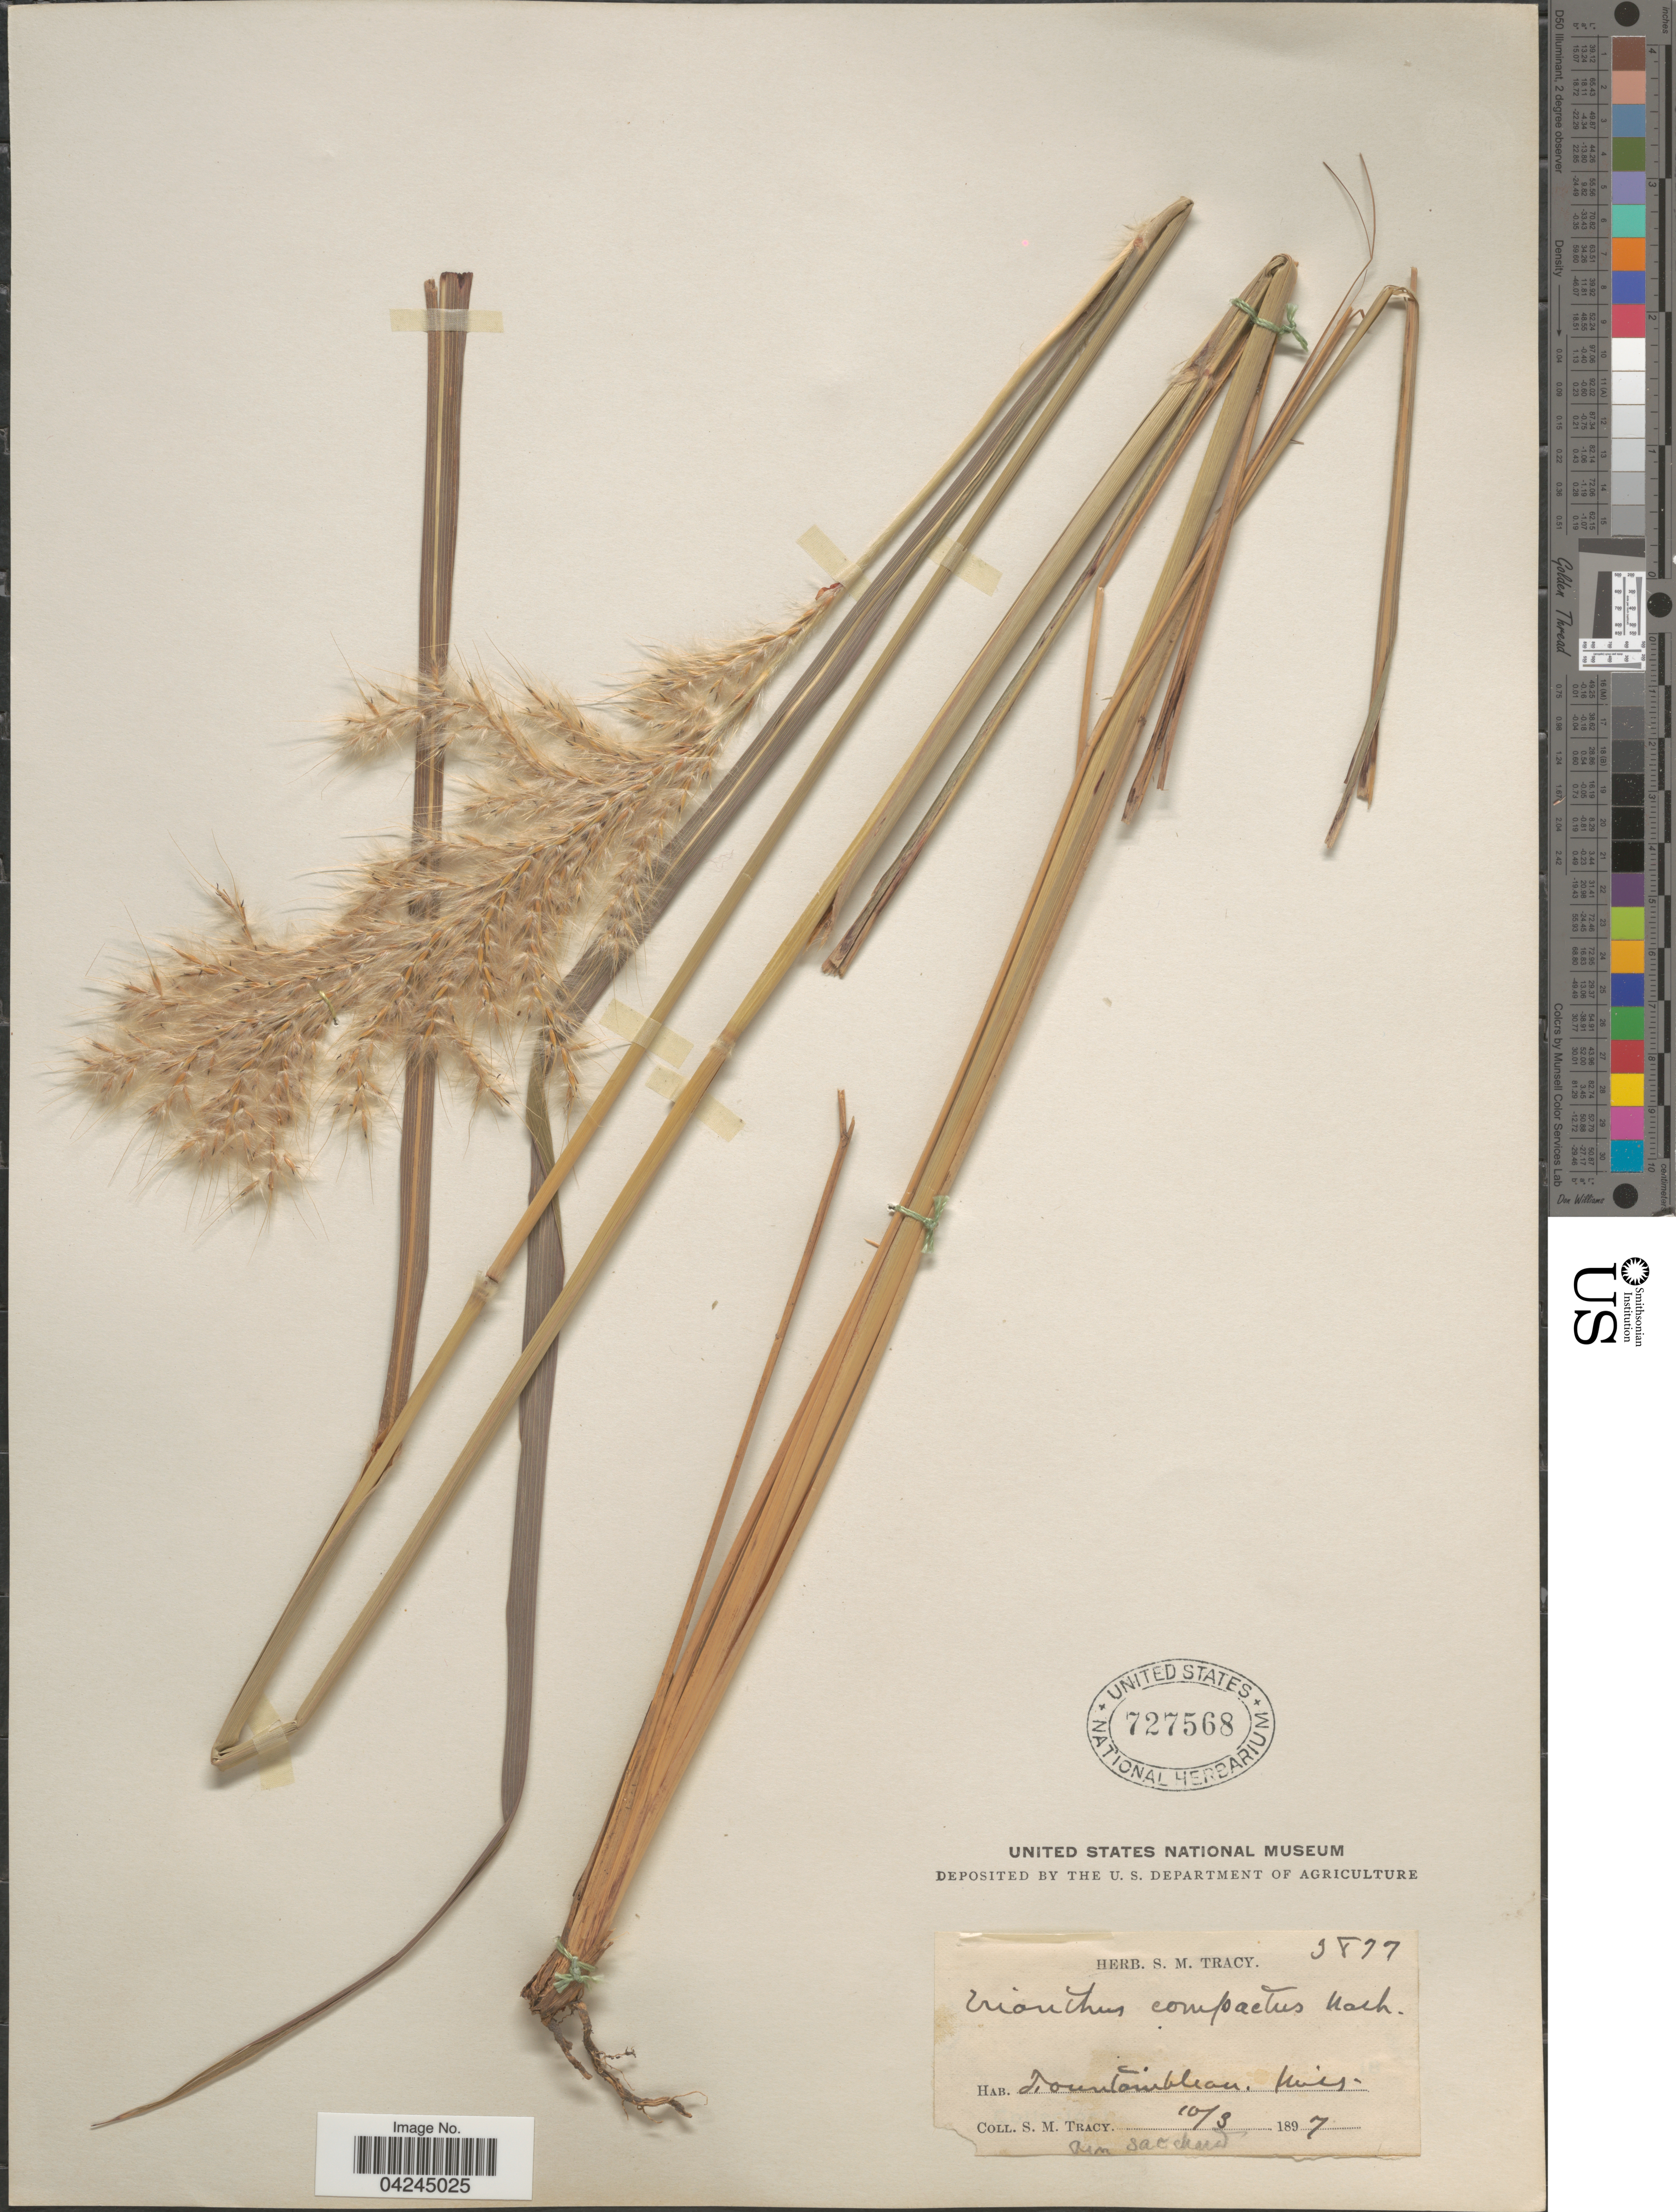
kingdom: Plantae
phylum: Tracheophyta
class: Liliopsida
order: Poales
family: Poaceae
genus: Erianthus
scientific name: Erianthus giganteus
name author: (Walter) P. Beauv.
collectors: S. M. Tracy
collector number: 3877*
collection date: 1897-10-03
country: United States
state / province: Mississippi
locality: Fountainebleau.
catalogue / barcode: US 727568